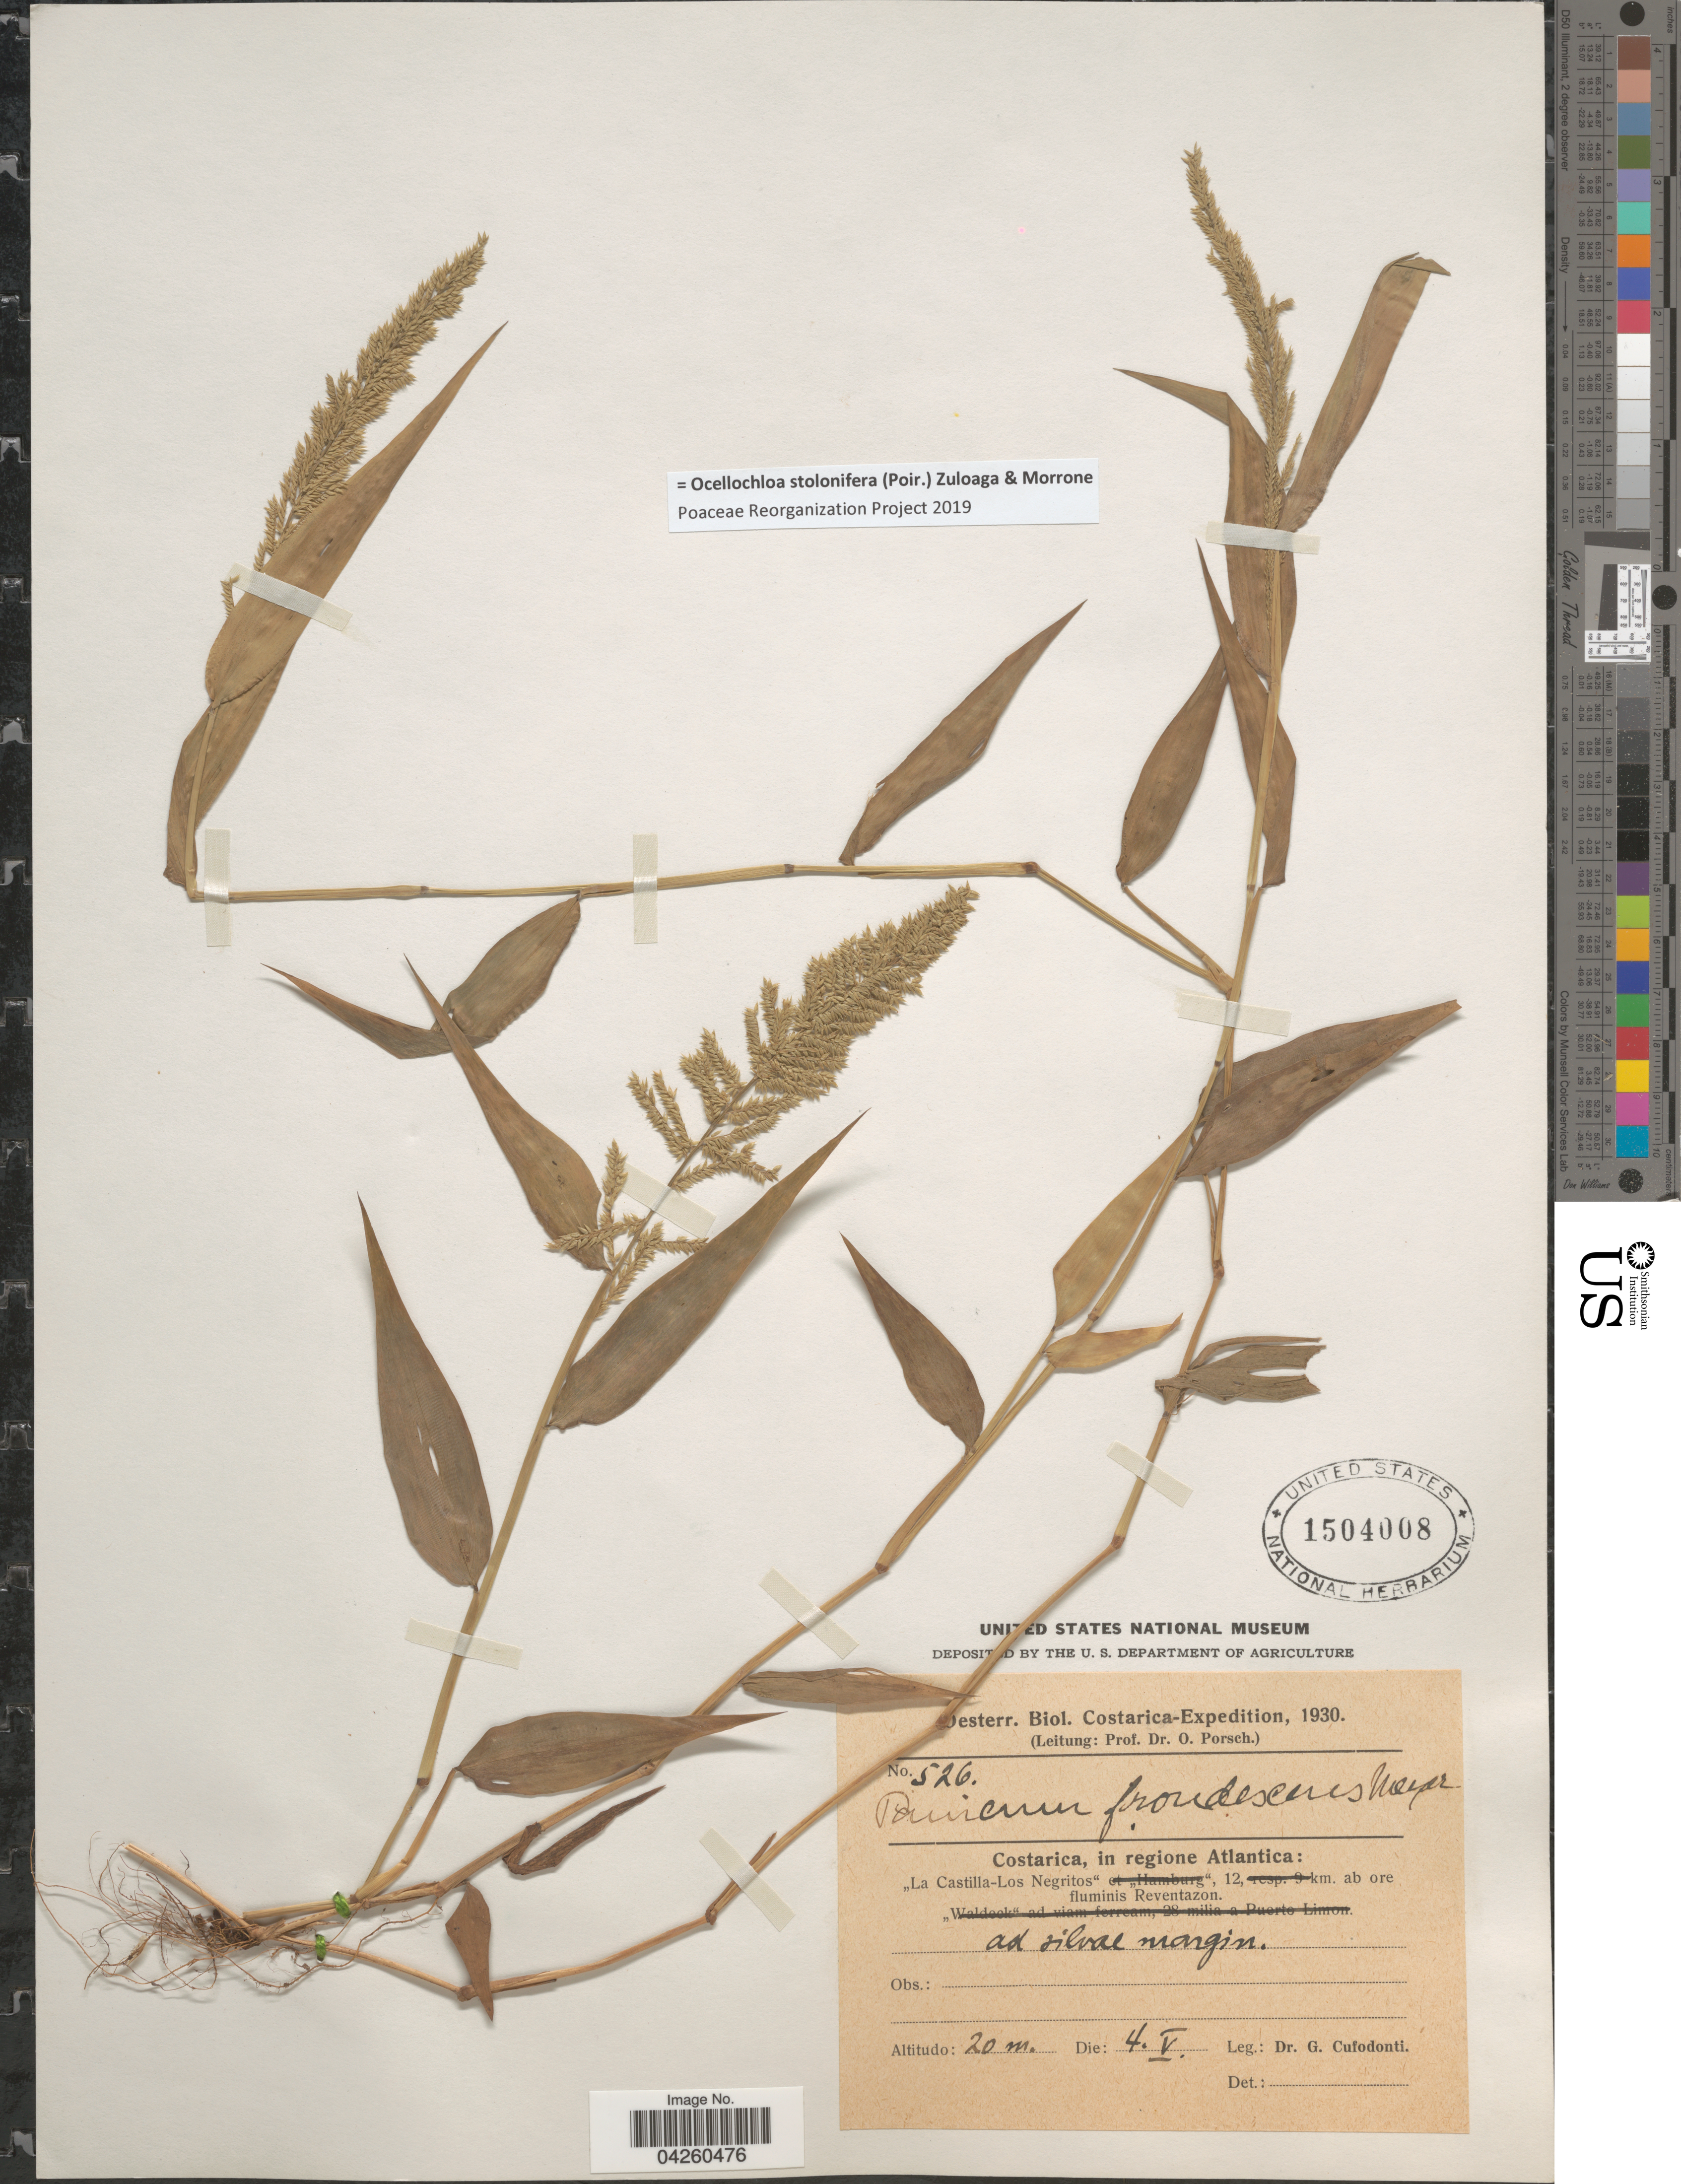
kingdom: Plantae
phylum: Tracheophyta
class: Liliopsida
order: Poales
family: Poaceae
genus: Ocellochloa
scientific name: Ocellochloa stolonifera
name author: (Poir.) Zuloaga & Morrone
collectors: G. Cufodontis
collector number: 526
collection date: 1930-05-04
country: Costa Rica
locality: Costarica, in regione Atlantica: "La Castilla-Los Negritos", 12 km. ab ore fluminis Reventazon.Ad silvae margin.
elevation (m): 20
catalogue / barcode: US 1504008